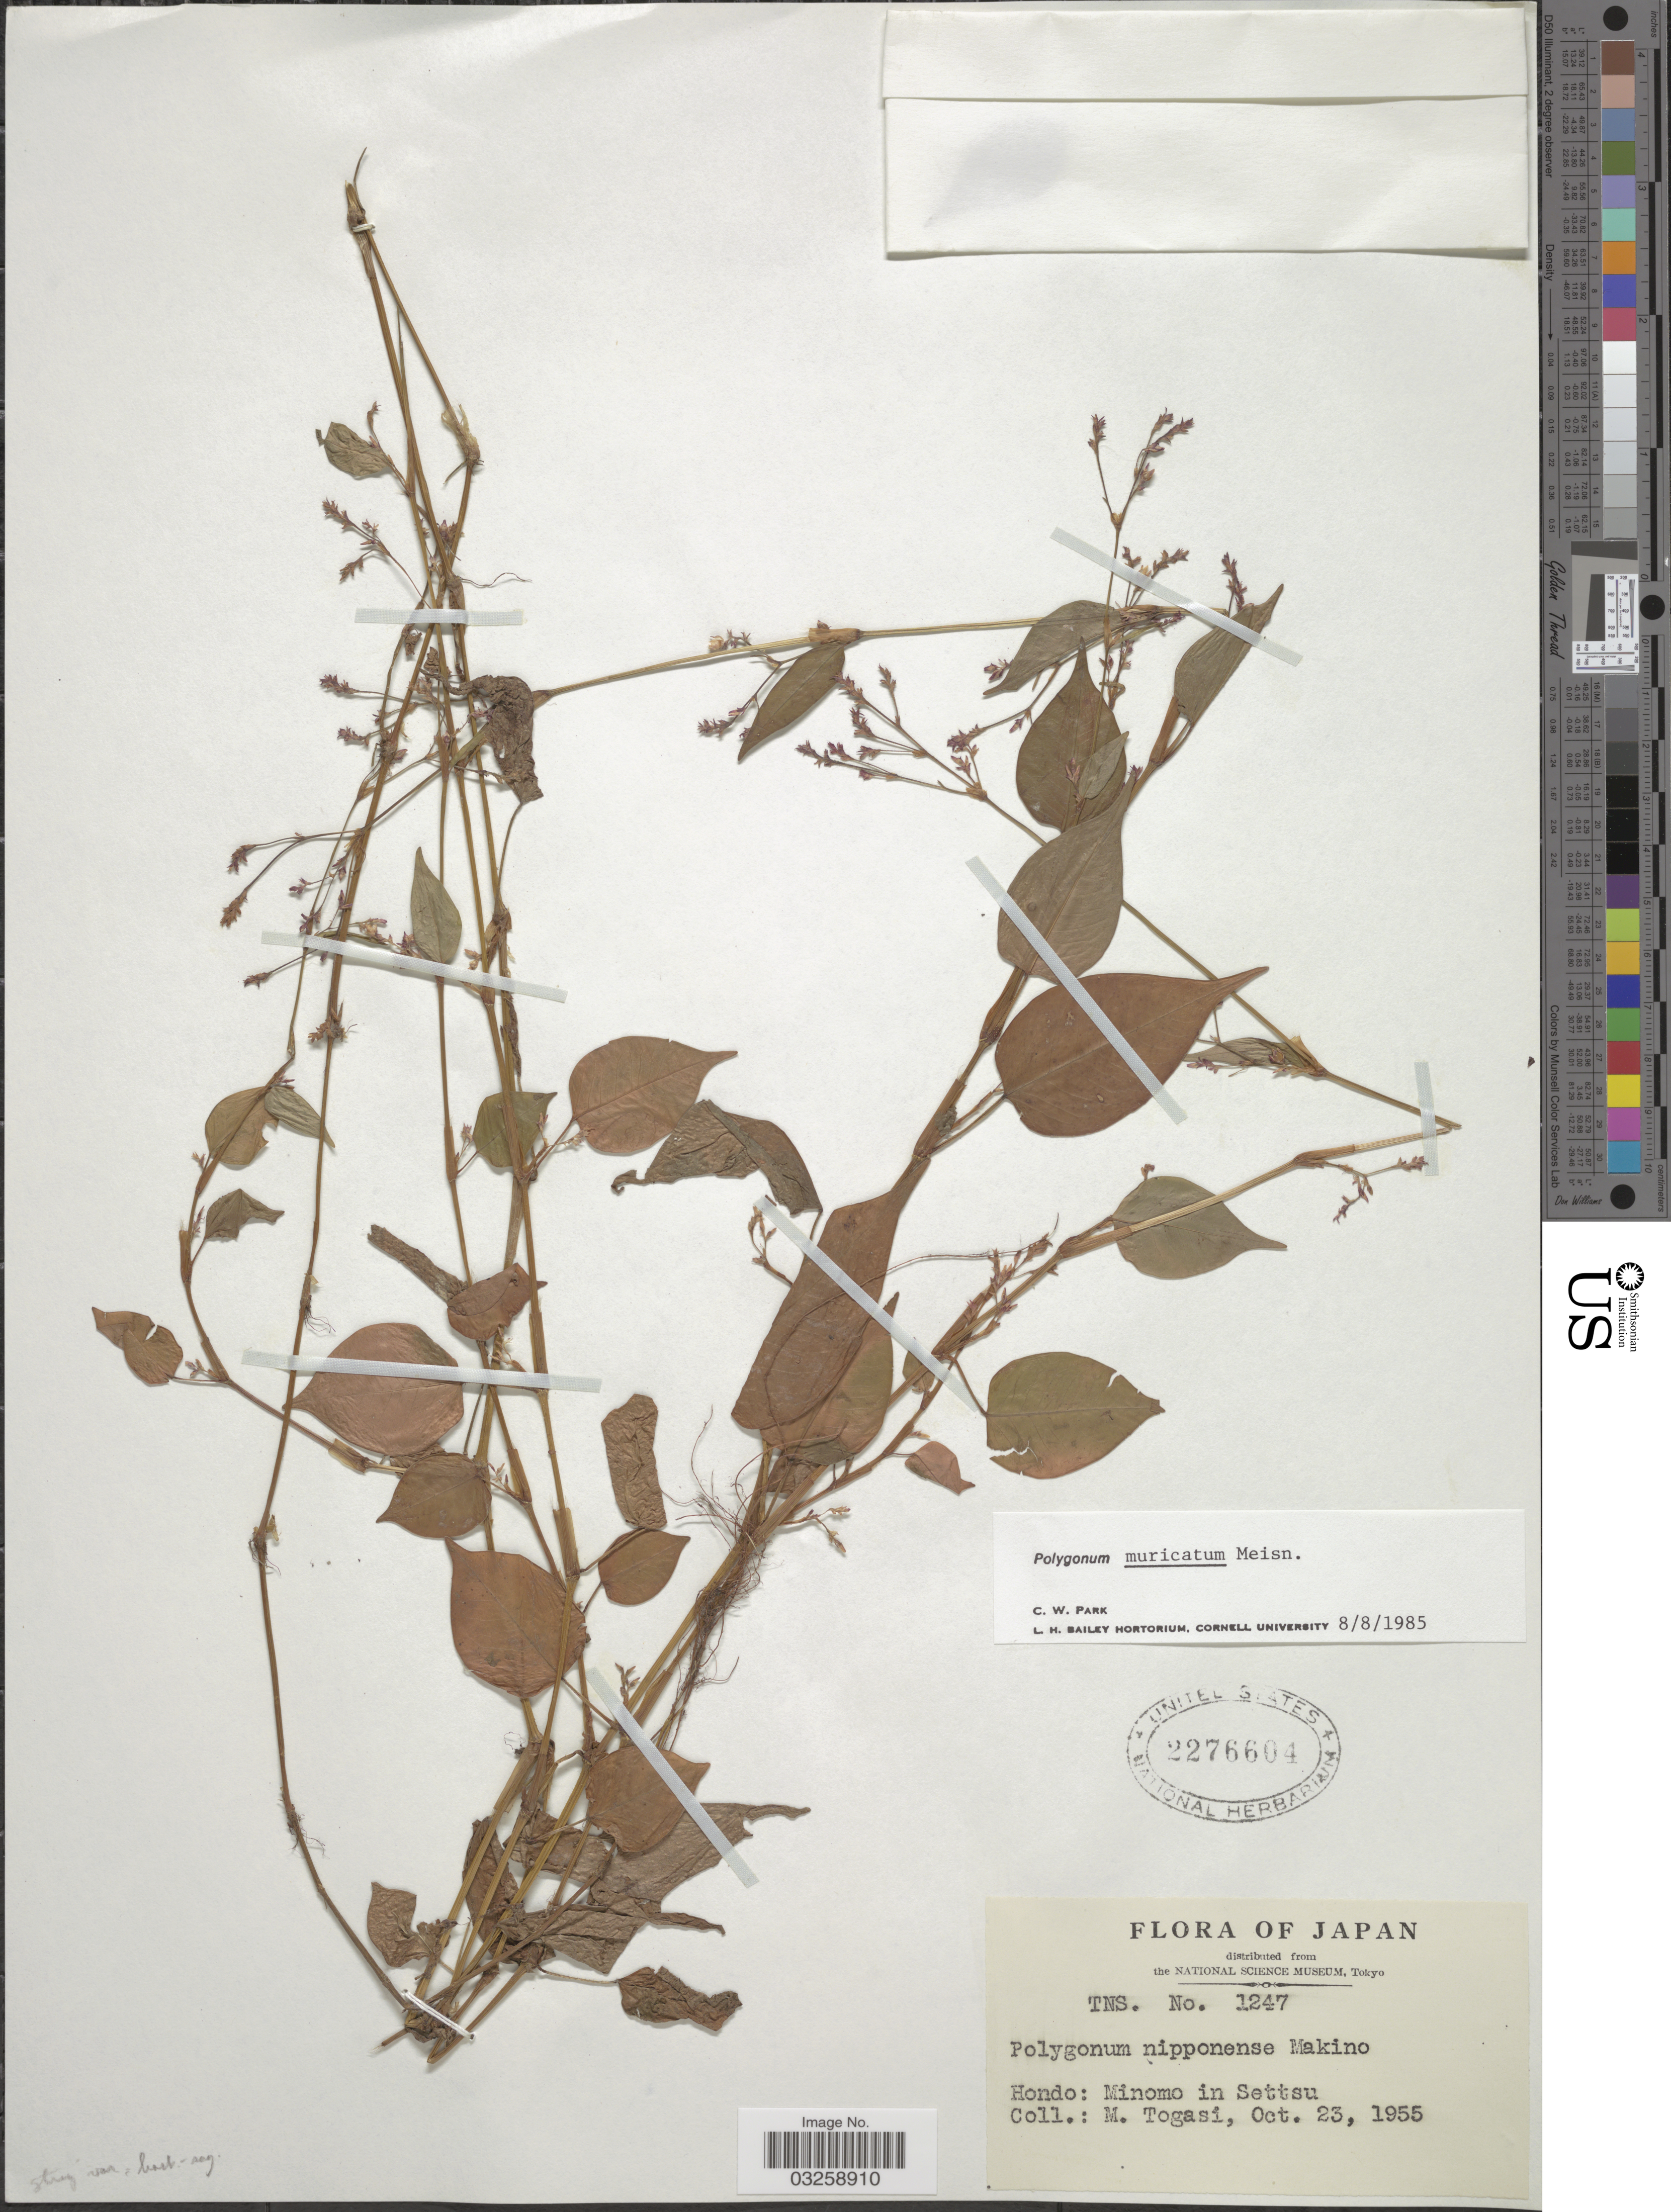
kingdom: Plantae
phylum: Tracheophyta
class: Magnoliopsida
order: Caryophyllales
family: Polygonaceae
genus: Persicaria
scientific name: Persicaria sp.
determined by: Atha, D. E.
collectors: M. Togasi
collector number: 1247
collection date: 1955-10-23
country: Japan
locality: Hondo: Minomo in Settsu.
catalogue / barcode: US 2276604